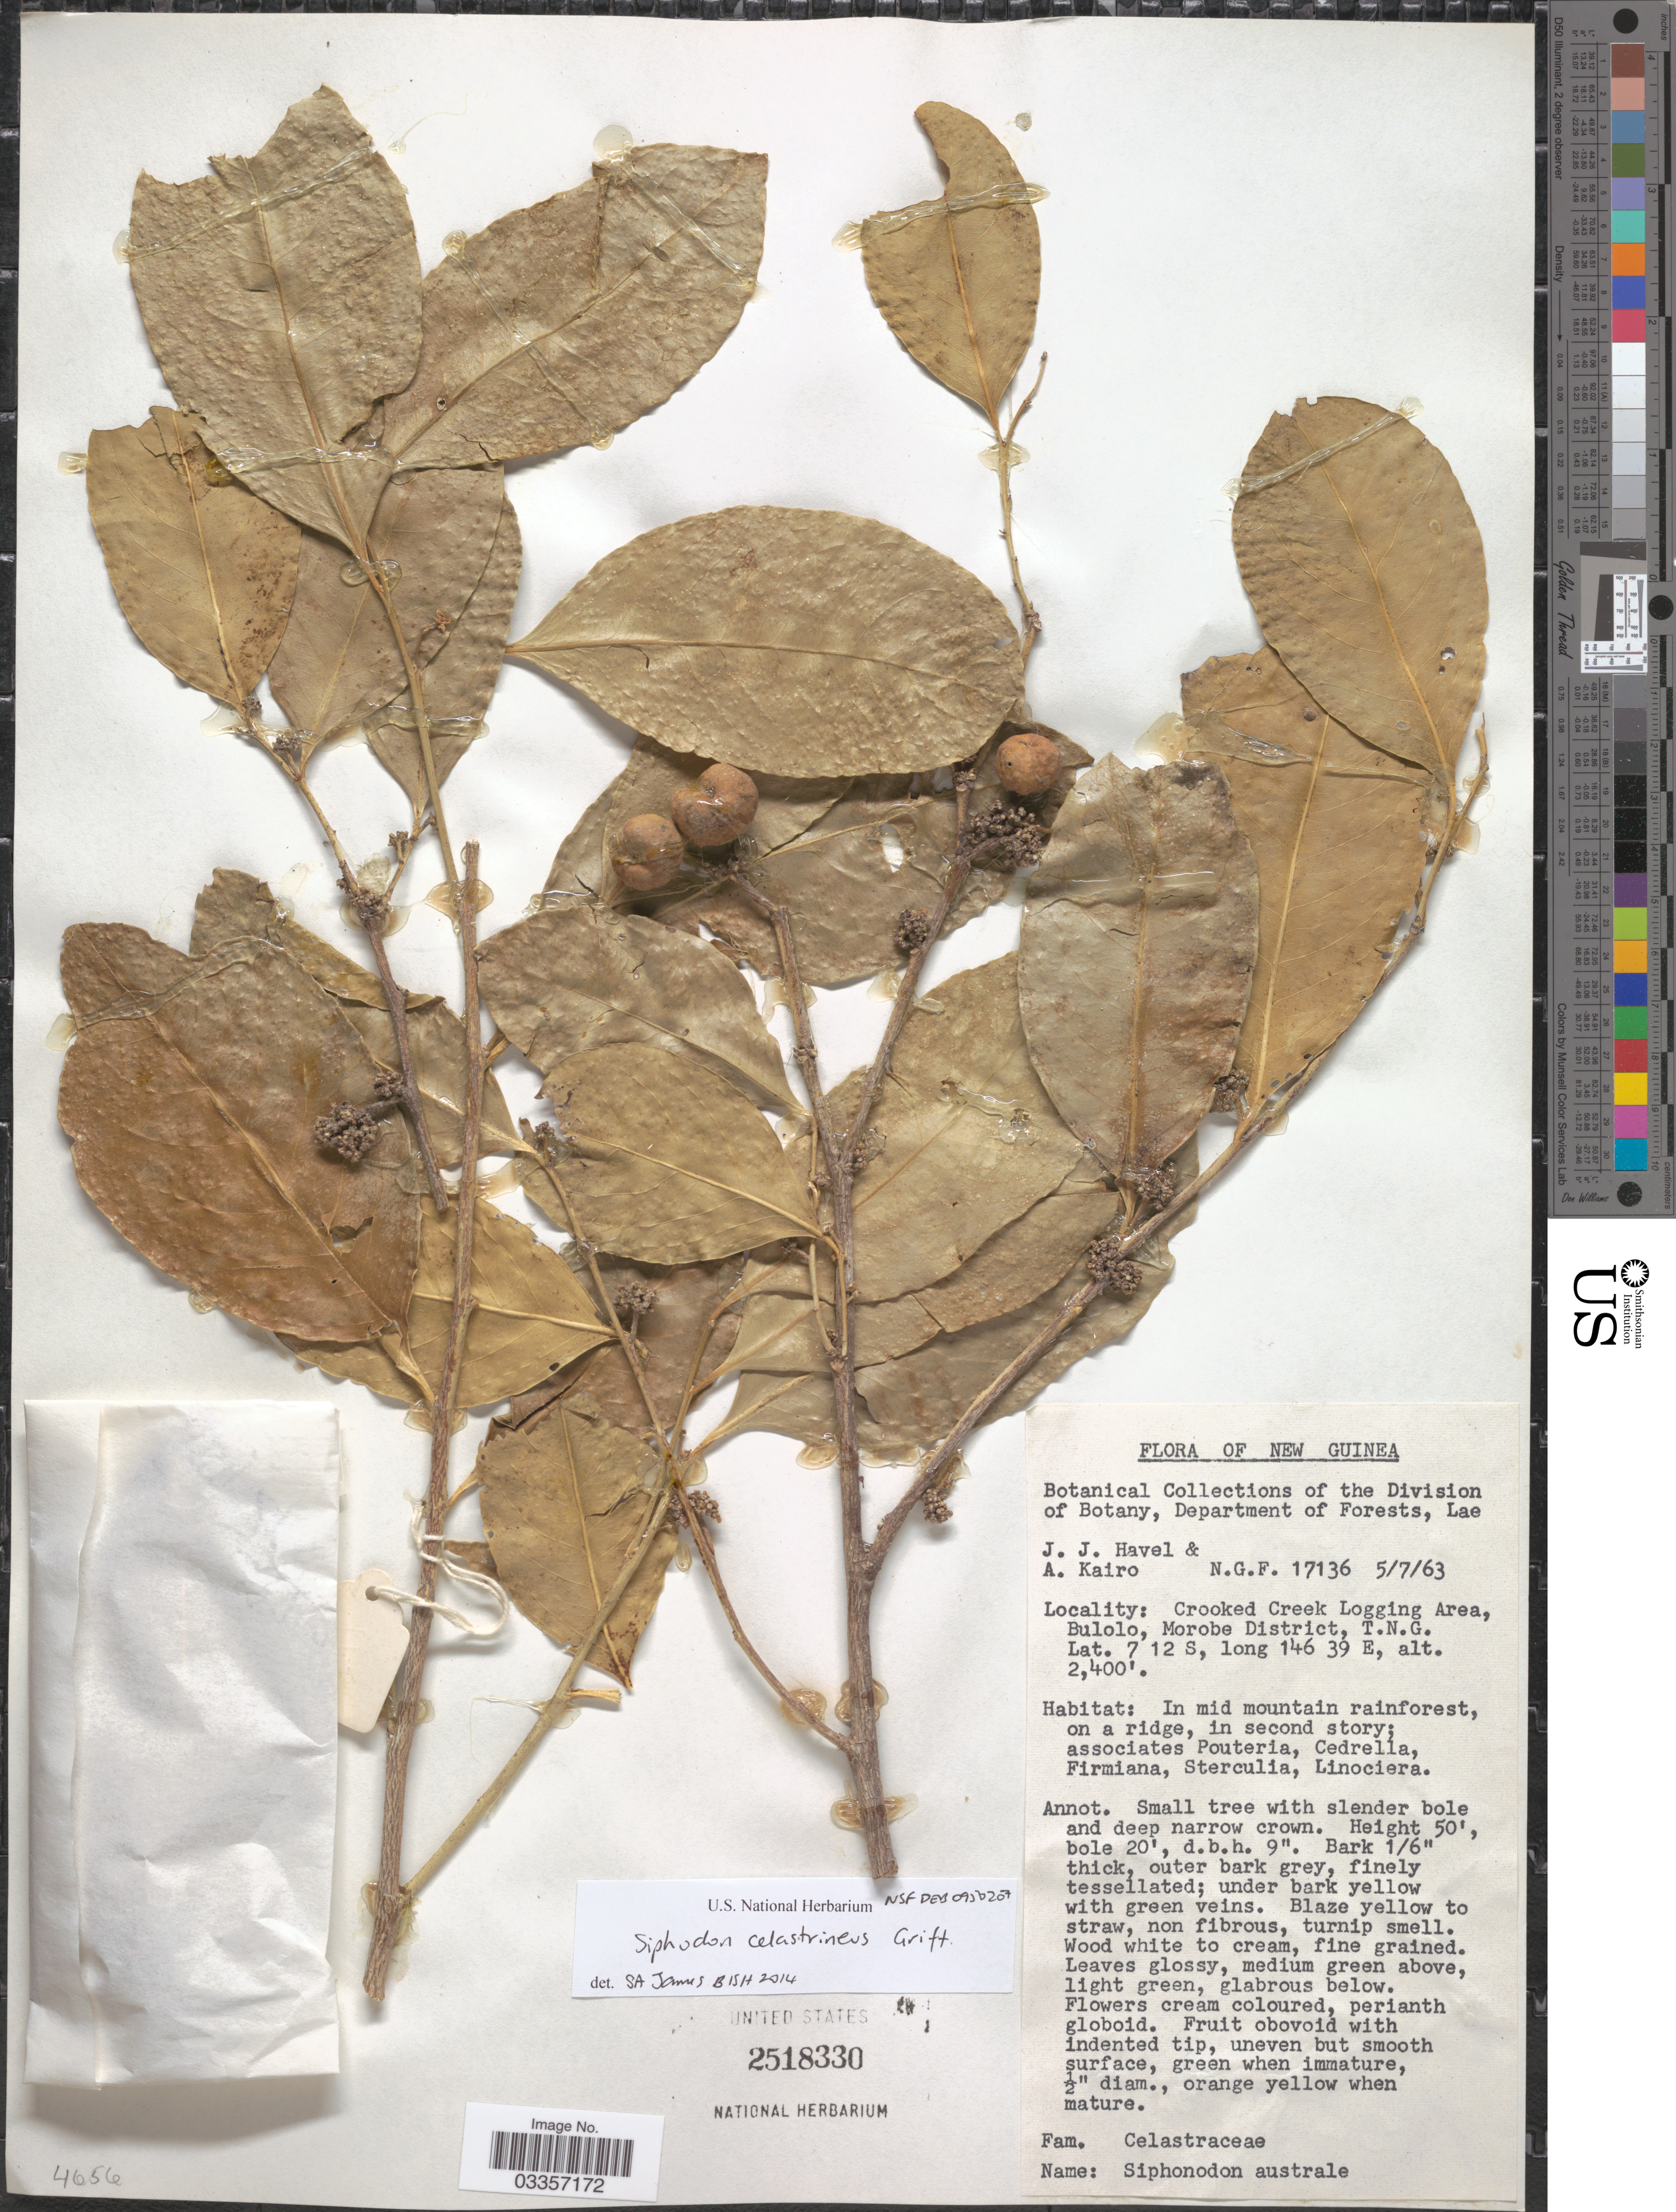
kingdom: Plantae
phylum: Tracheophyta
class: Magnoliopsida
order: Celastrales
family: Celastraceae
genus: Siphonodon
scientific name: Siphonodon celastrineus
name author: Griff.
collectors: J. Havel & A. Kairo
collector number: NGF17136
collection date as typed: Transcribed d/m/y: 5/7/63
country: Papua New Guinea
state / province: Morobe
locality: New Guinea, Crooked Creek Logging Area, Bulolo, Morobe District, T.N.G.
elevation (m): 732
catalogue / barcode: US 2518330